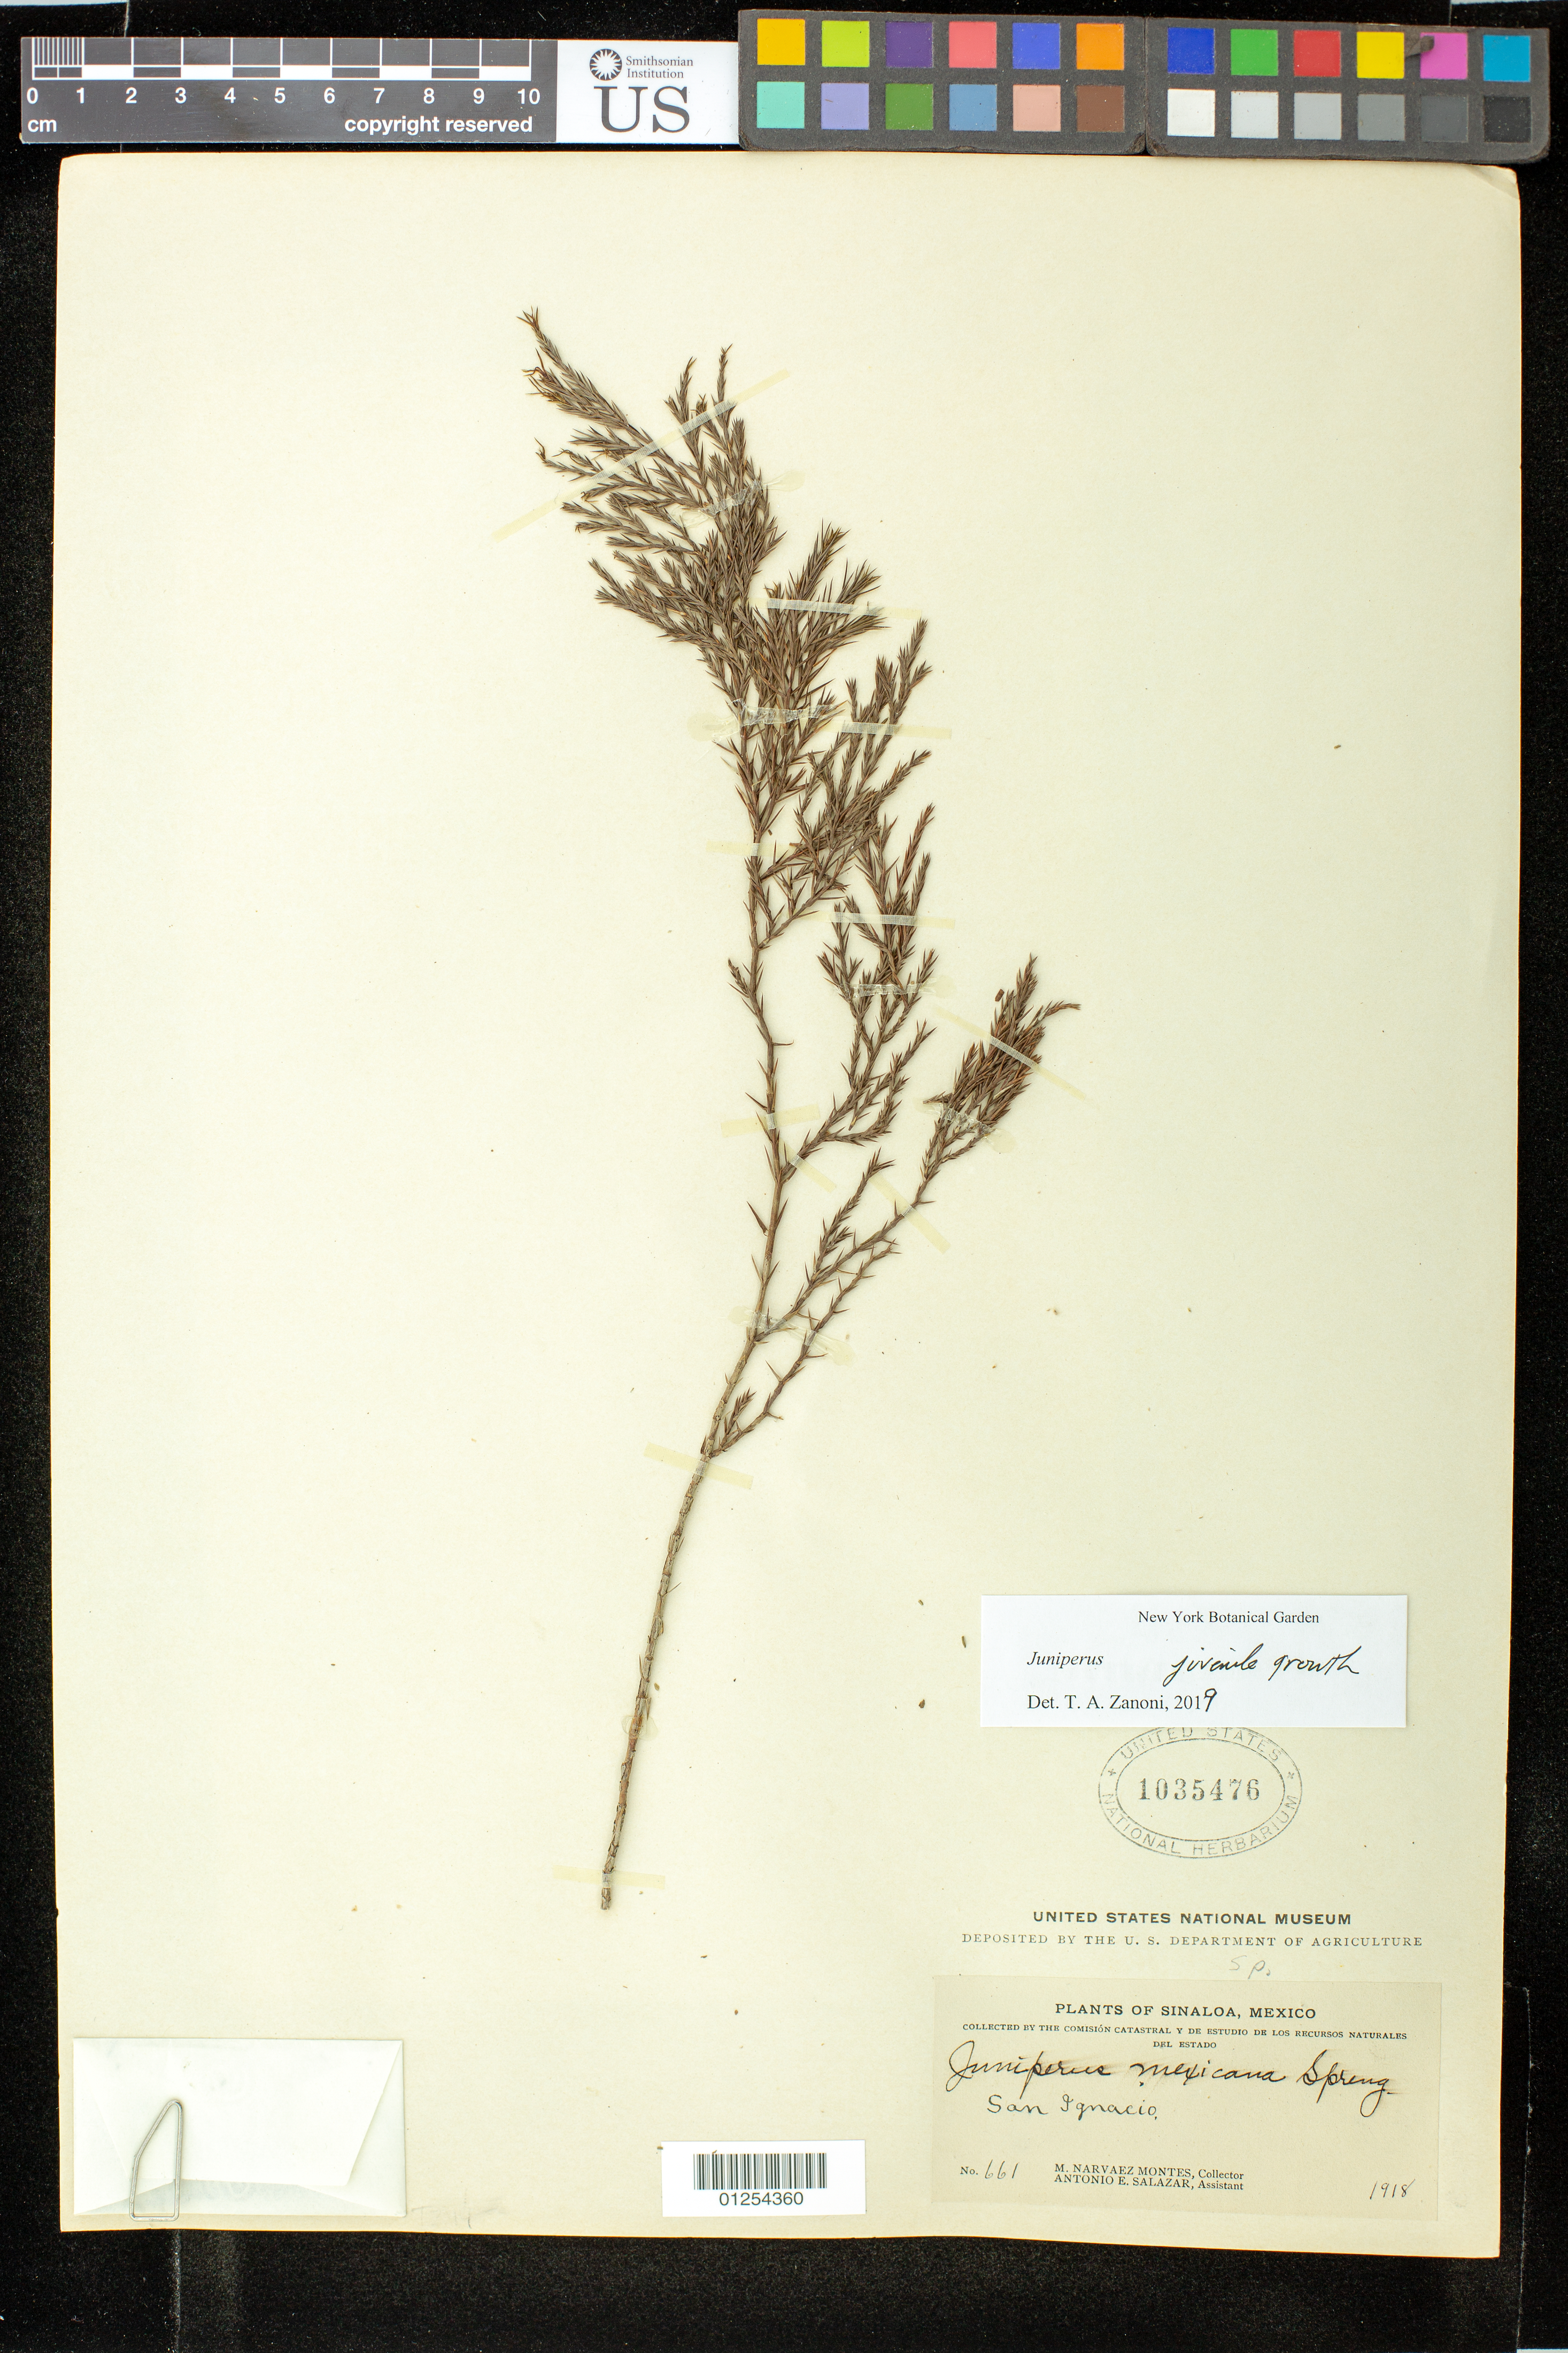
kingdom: Plantae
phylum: Tracheophyta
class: Pinopsida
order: Pinales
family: Cupressaceae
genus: Juniperus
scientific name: Juniperus sp.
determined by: Zanoni, T. A., (NY), New York Botanical Garden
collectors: M. Narvaez-Montes & A. E. Salazar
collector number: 661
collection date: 1918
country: Mexico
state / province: Sinaloa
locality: San Ignacio.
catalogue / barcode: US 1035476